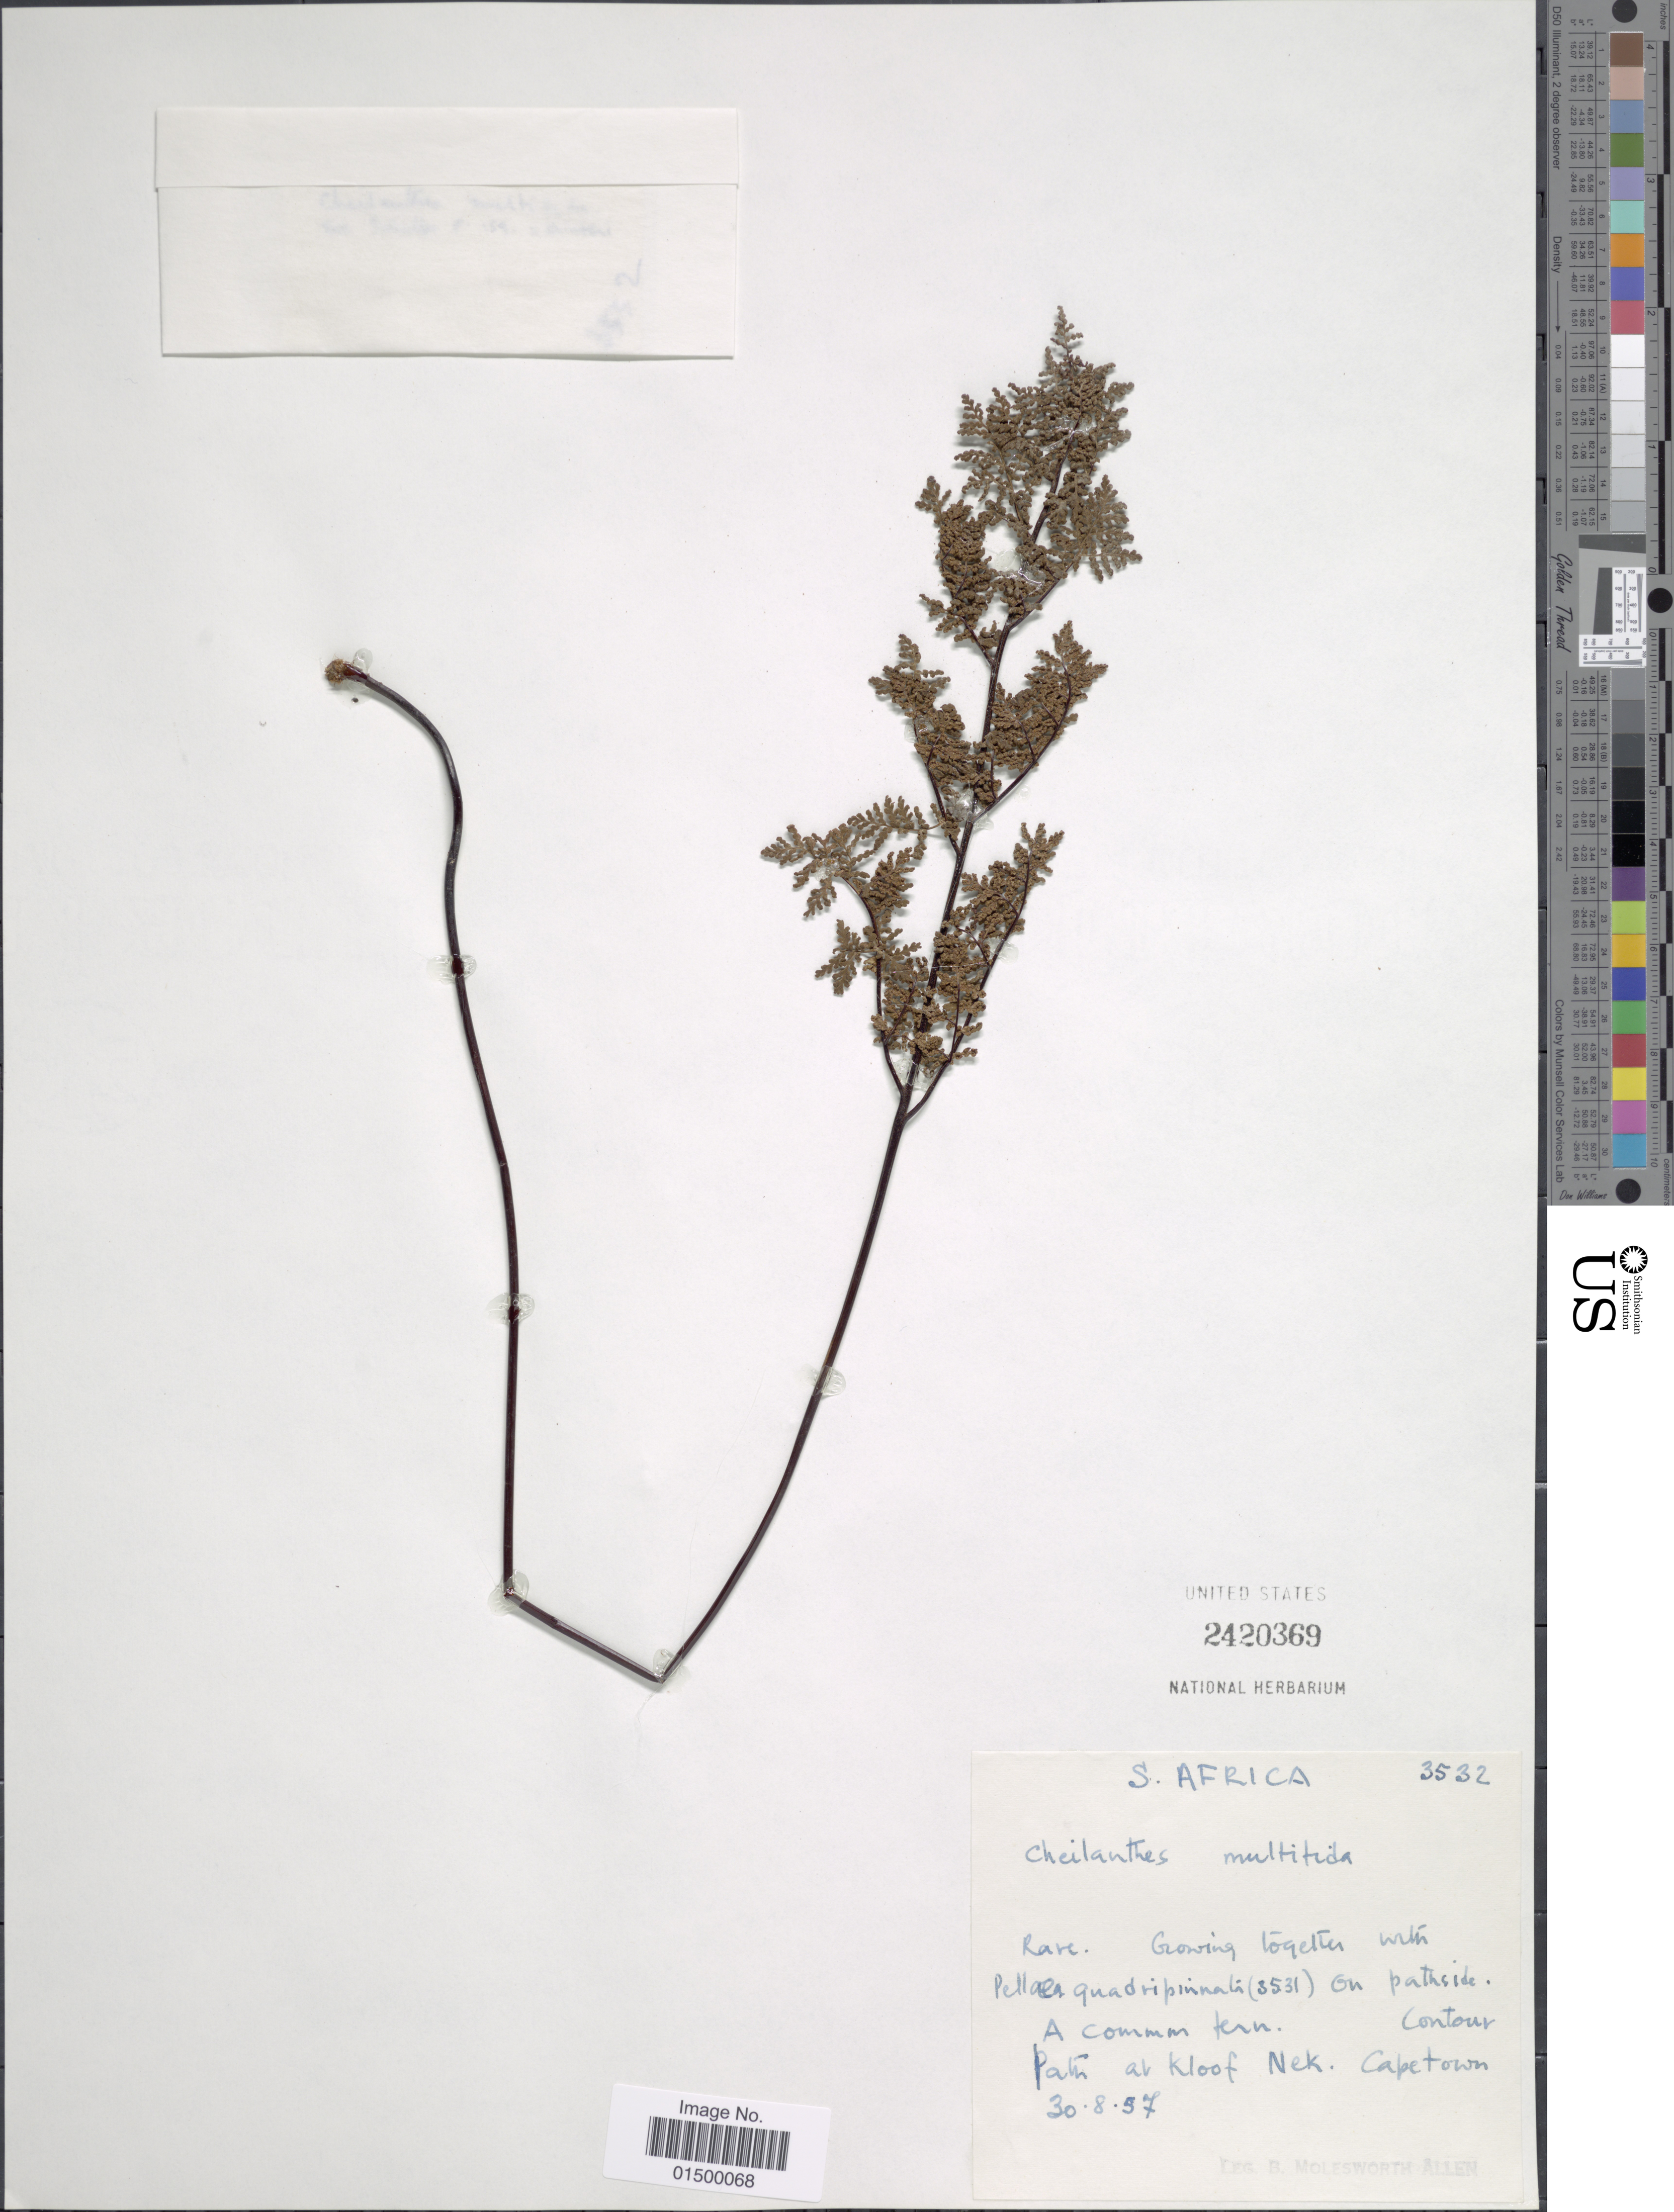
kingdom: Plantae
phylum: Tracheophyta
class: Polypodiopsida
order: Polypodiales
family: Pteridaceae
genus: Cheilanthes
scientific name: Cheilanthes multifida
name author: Sw.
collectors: B. E. G. Molesworth-Allen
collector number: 3531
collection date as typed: Transcribed d/m/y: 30/8/57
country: South Africa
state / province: Western Cape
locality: Capetown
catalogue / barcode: US 2420369